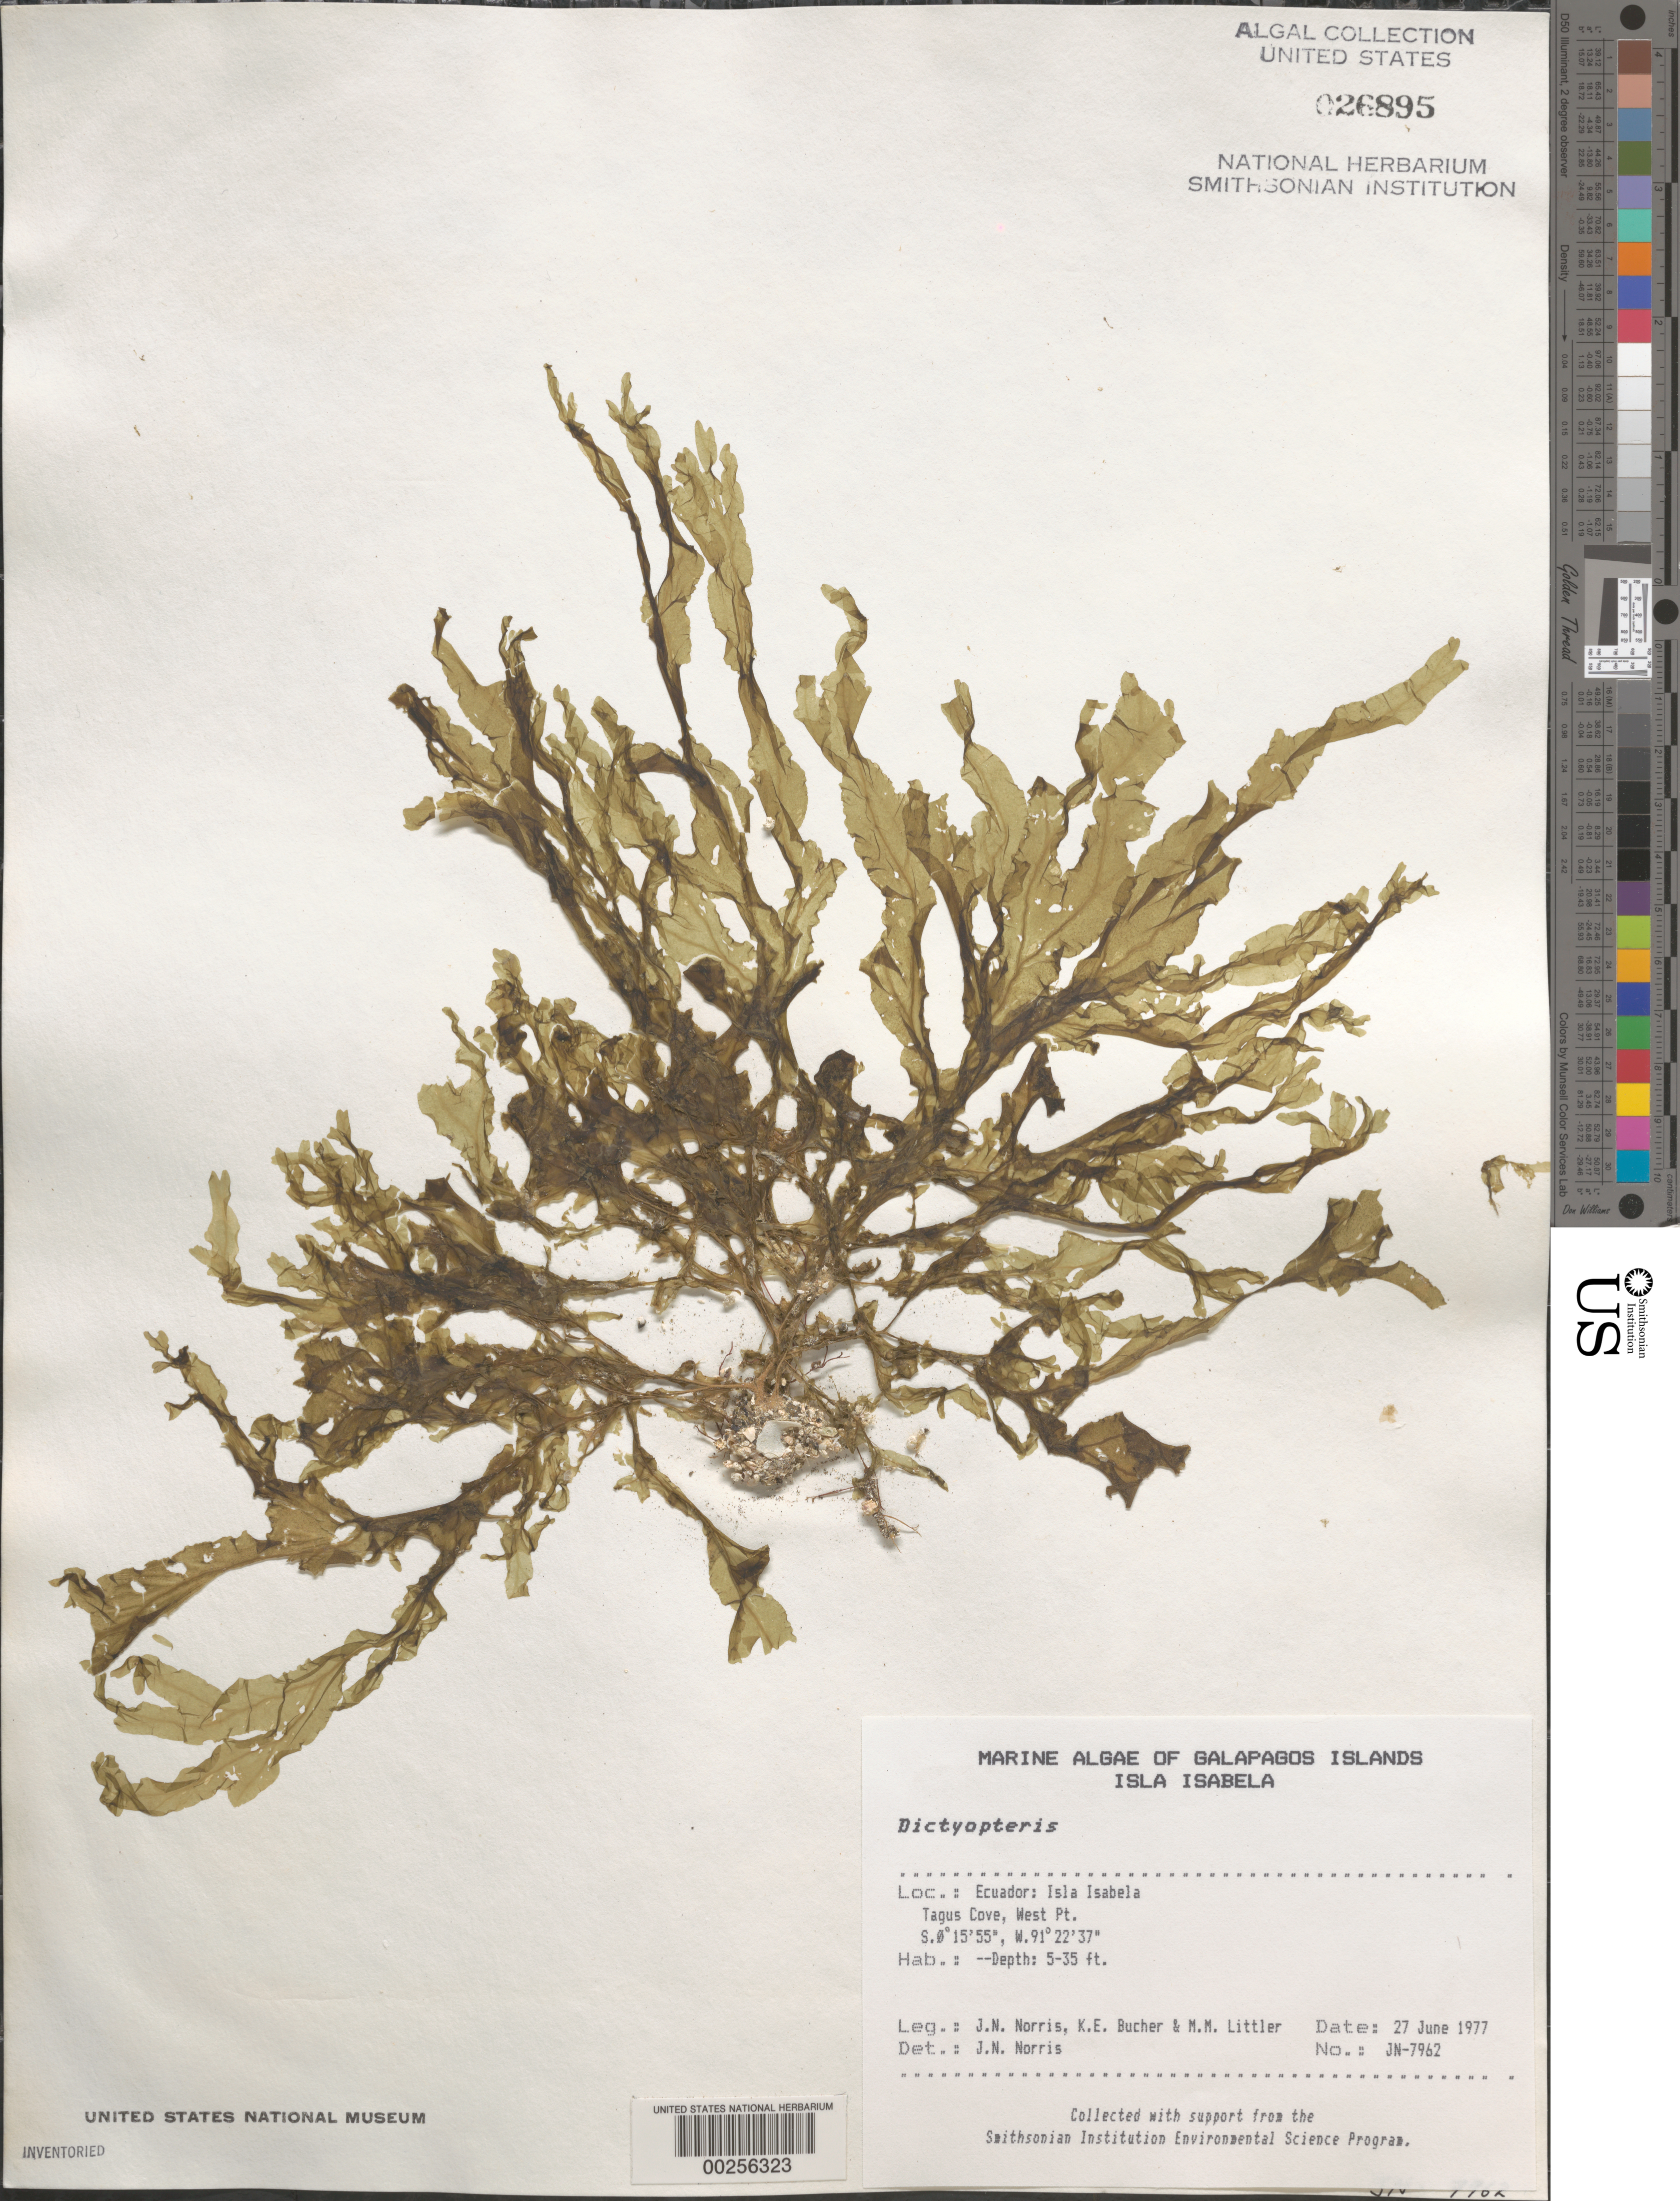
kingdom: Chromista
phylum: Ochrophyta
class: Phaeophyceae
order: Dictyotales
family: Dictyotaceae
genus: Dictyopteris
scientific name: Dictyopteris sp.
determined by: Norris, James N.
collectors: J. N. Norris, K. E. Bucher & M. M. Littler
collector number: JN-7962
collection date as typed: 27 Jun 1977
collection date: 1977-06-27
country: Ecuador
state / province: Colón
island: Isabela [Albemarle]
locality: Tagus Cove, West Point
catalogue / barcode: US 26895